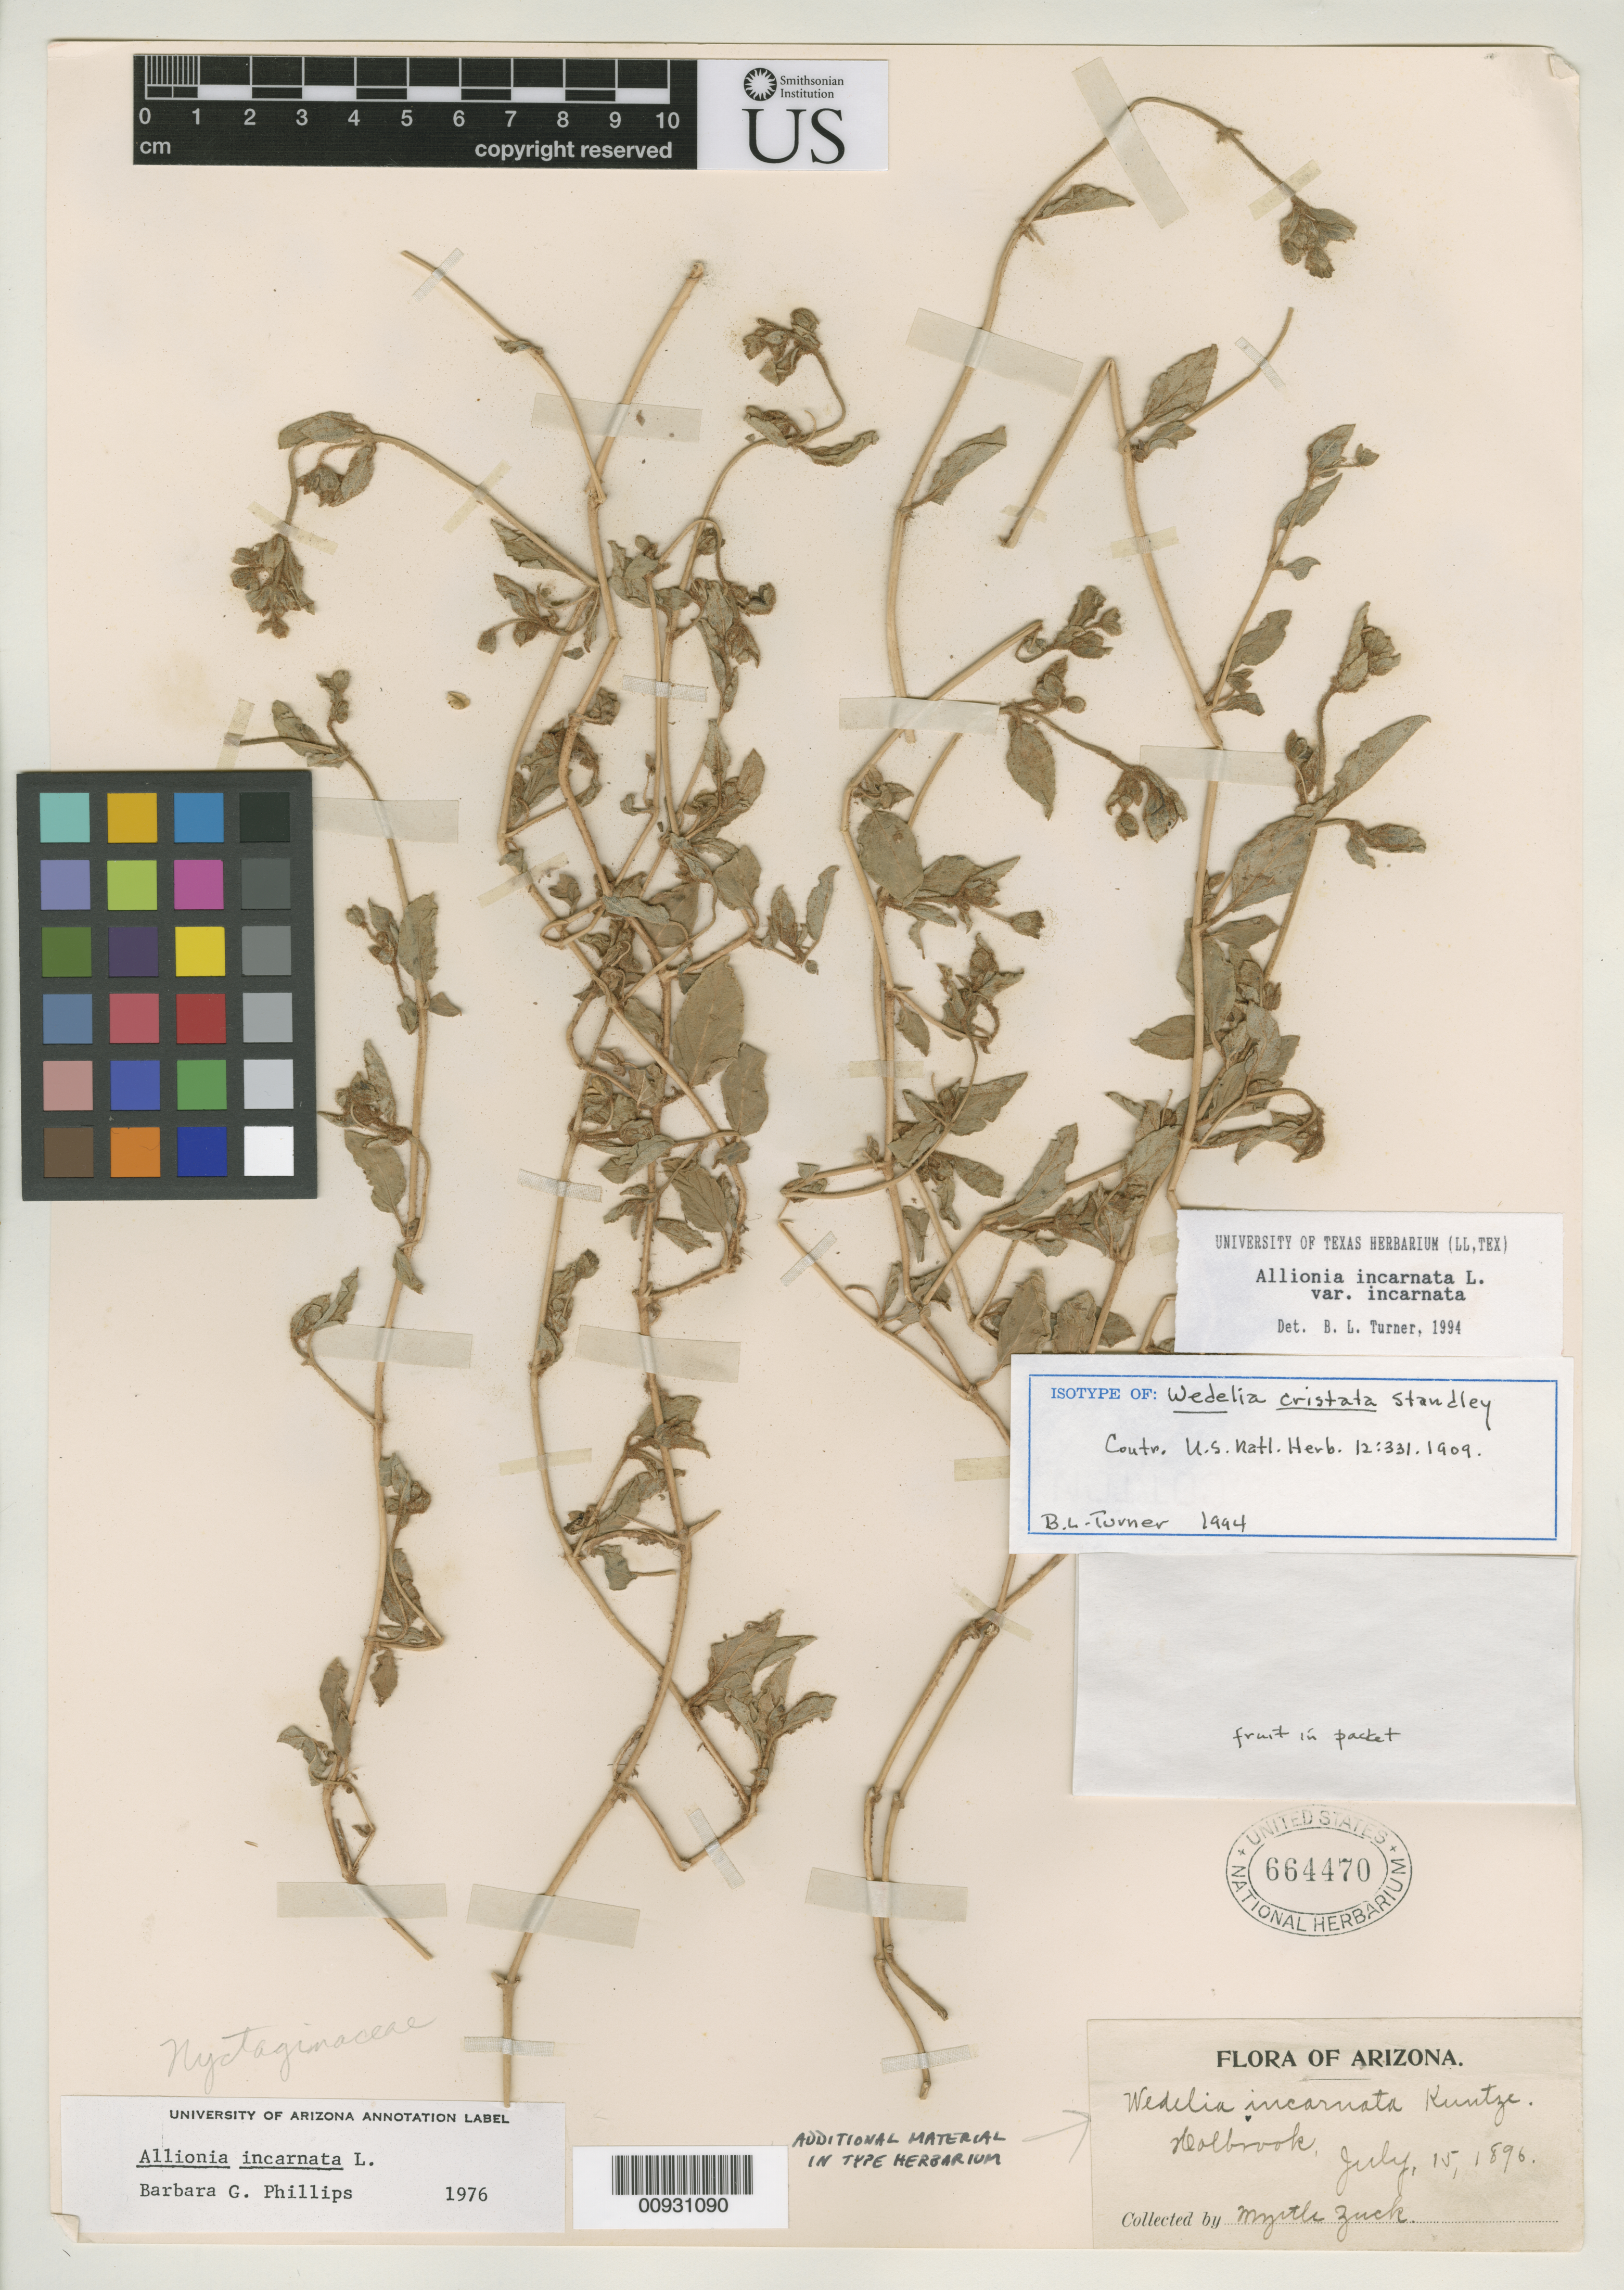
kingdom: Plantae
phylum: Tracheophyta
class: Magnoliopsida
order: Caryophyllales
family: Nyctaginaceae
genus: Wedelia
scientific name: Wedelia cristata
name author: Standl.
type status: Isotype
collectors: M. Zuck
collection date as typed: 15 Jul 1896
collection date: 1896-07-15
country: United States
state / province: Arizona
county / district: Mohave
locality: Holbrook.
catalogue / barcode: US 664470